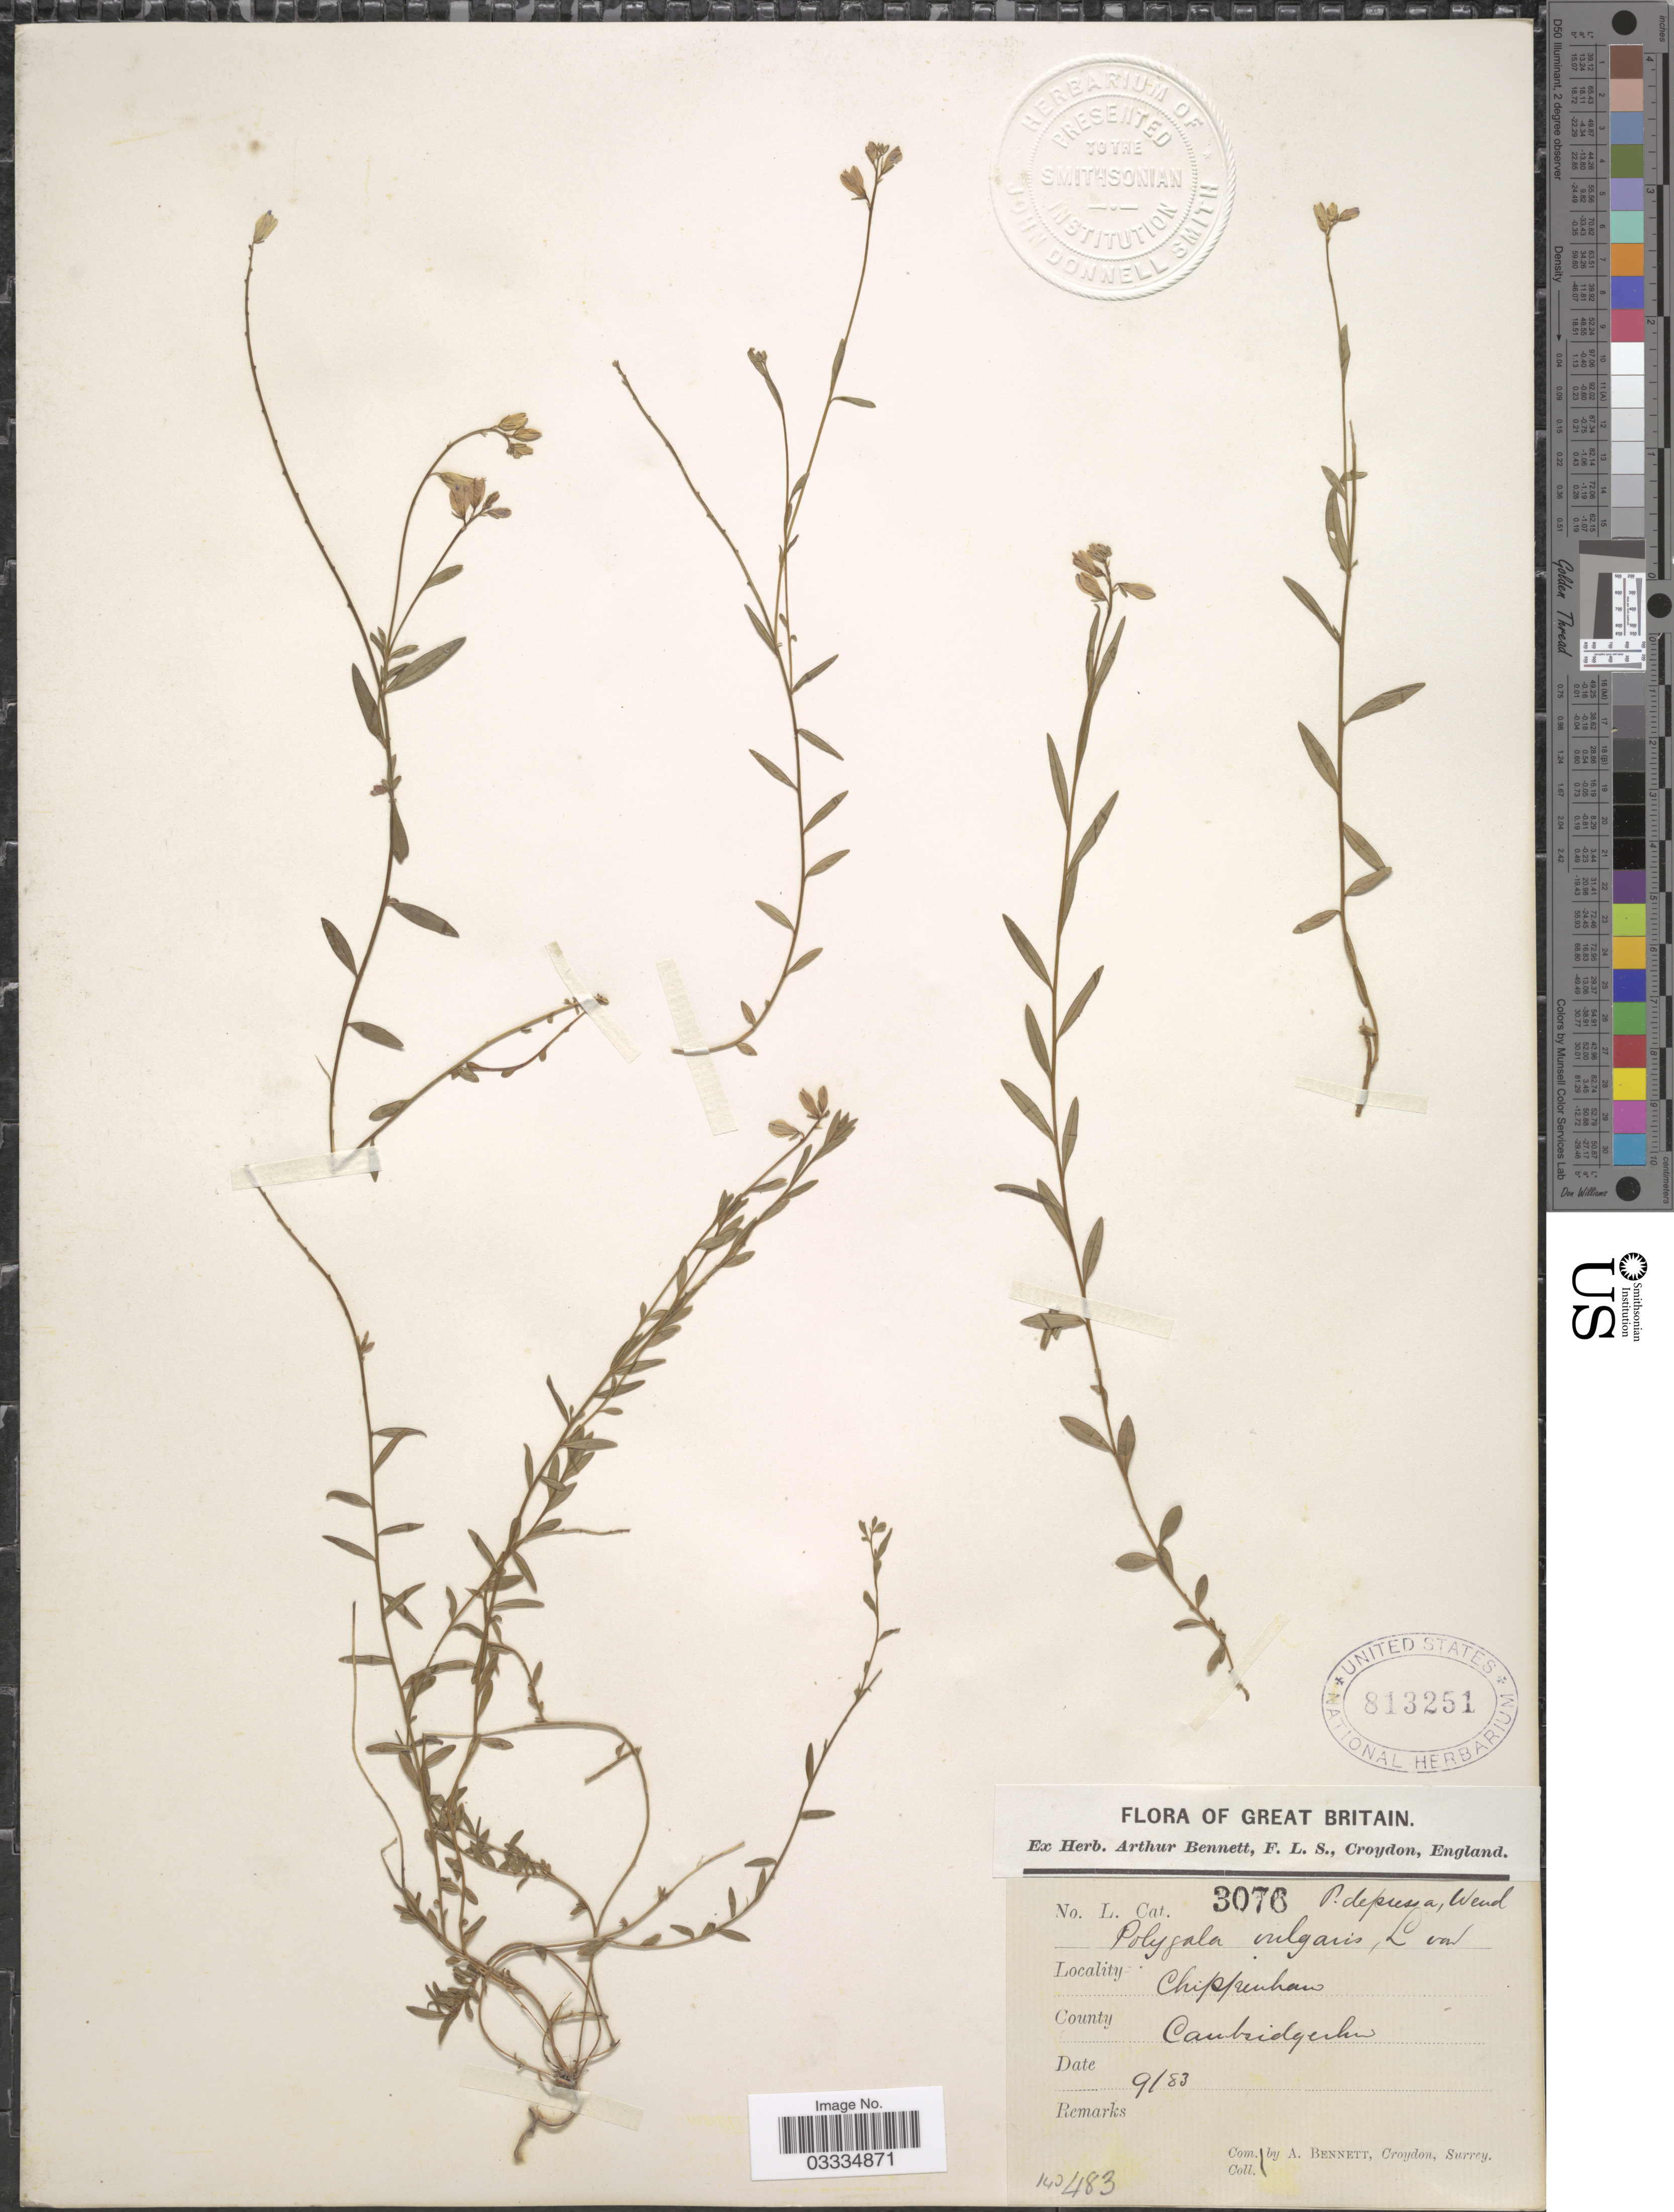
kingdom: Plantae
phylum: Tracheophyta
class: Magnoliopsida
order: Fabales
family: Polygalaceae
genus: Polygala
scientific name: Polygala vulgaris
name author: L.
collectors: A. Bennett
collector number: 3076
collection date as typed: Transcribed d/m/y: /9/83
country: United Kingdom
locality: Great Britain. Chippenhaw, County Cambridgeshire.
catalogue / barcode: US 813251